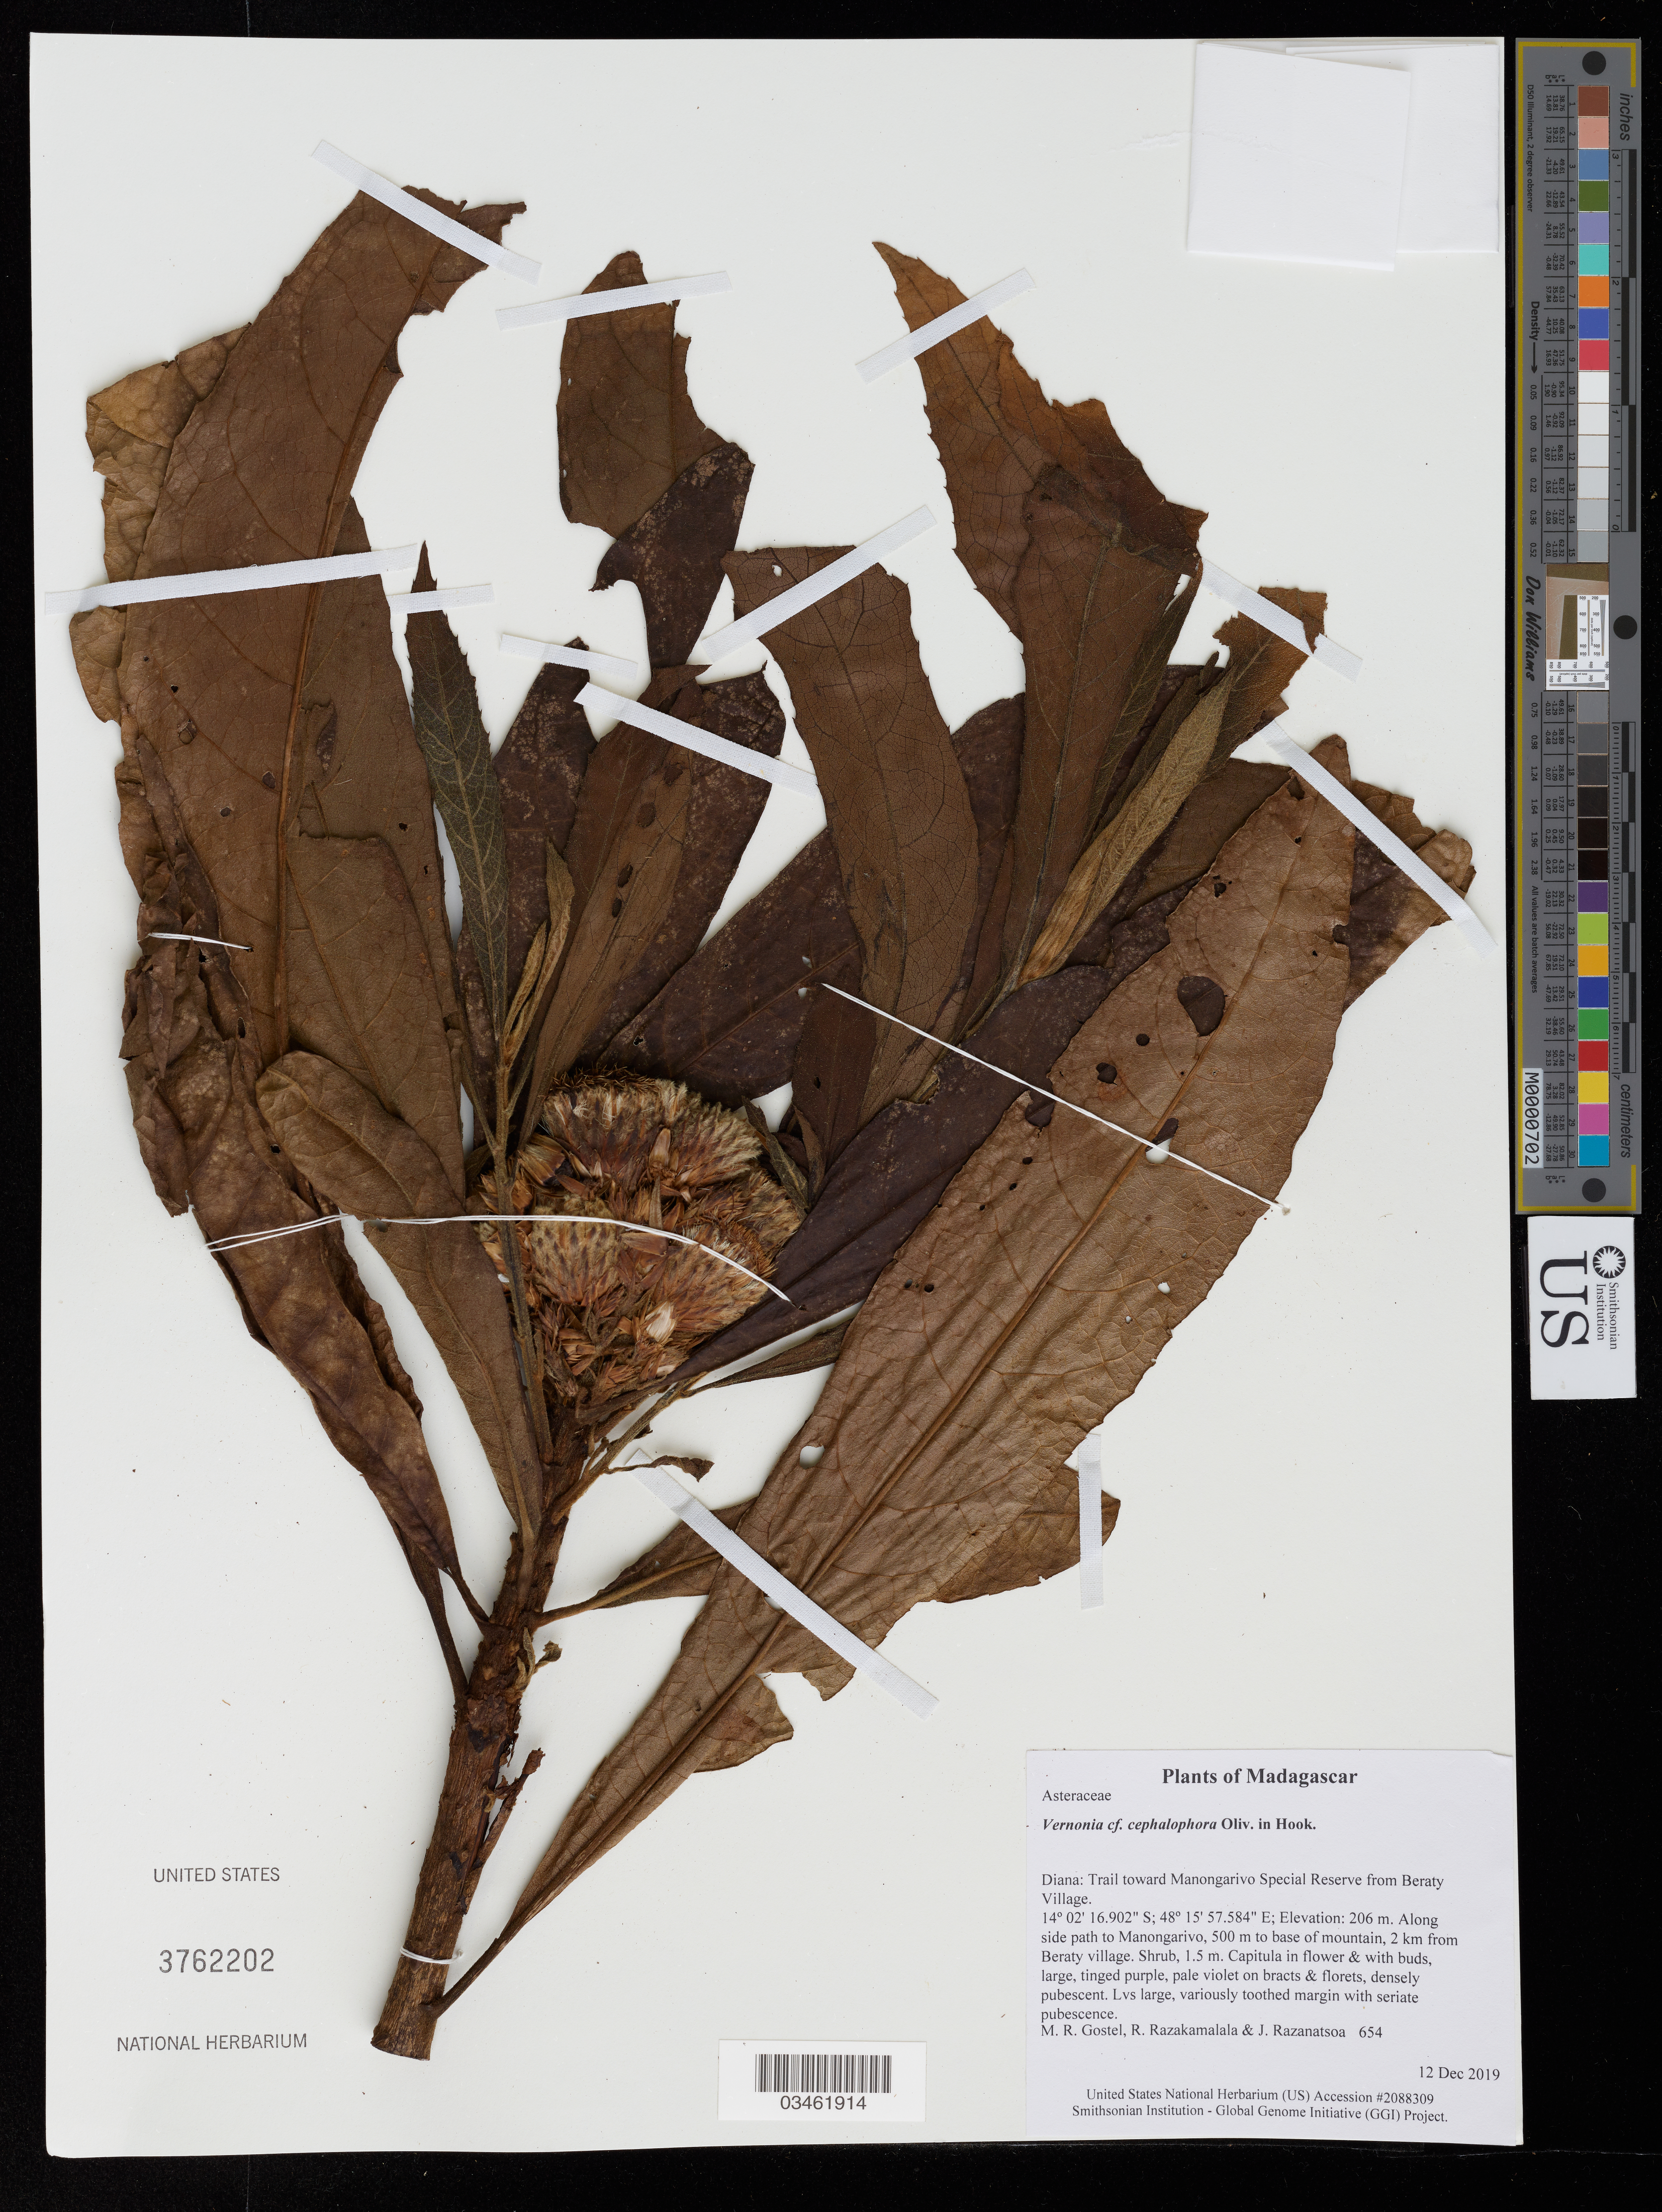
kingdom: Plantae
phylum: Tracheophyta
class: Magnoliopsida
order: Asterales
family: Asteraceae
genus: Vernonia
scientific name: Vernonia cephalophora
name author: Oliv. in Hook.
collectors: M. R. Gostel, R. Razakamalala & J. Razanatsoa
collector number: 654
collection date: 2019-12-12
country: Madagascar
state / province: Diana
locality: Trail toward Manongarivo Special Reserve from Beraty Village. Along side path to Manongarivo, 500 m to base of mountain, 2 km from Beraty village.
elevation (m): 206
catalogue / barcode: US 3762202